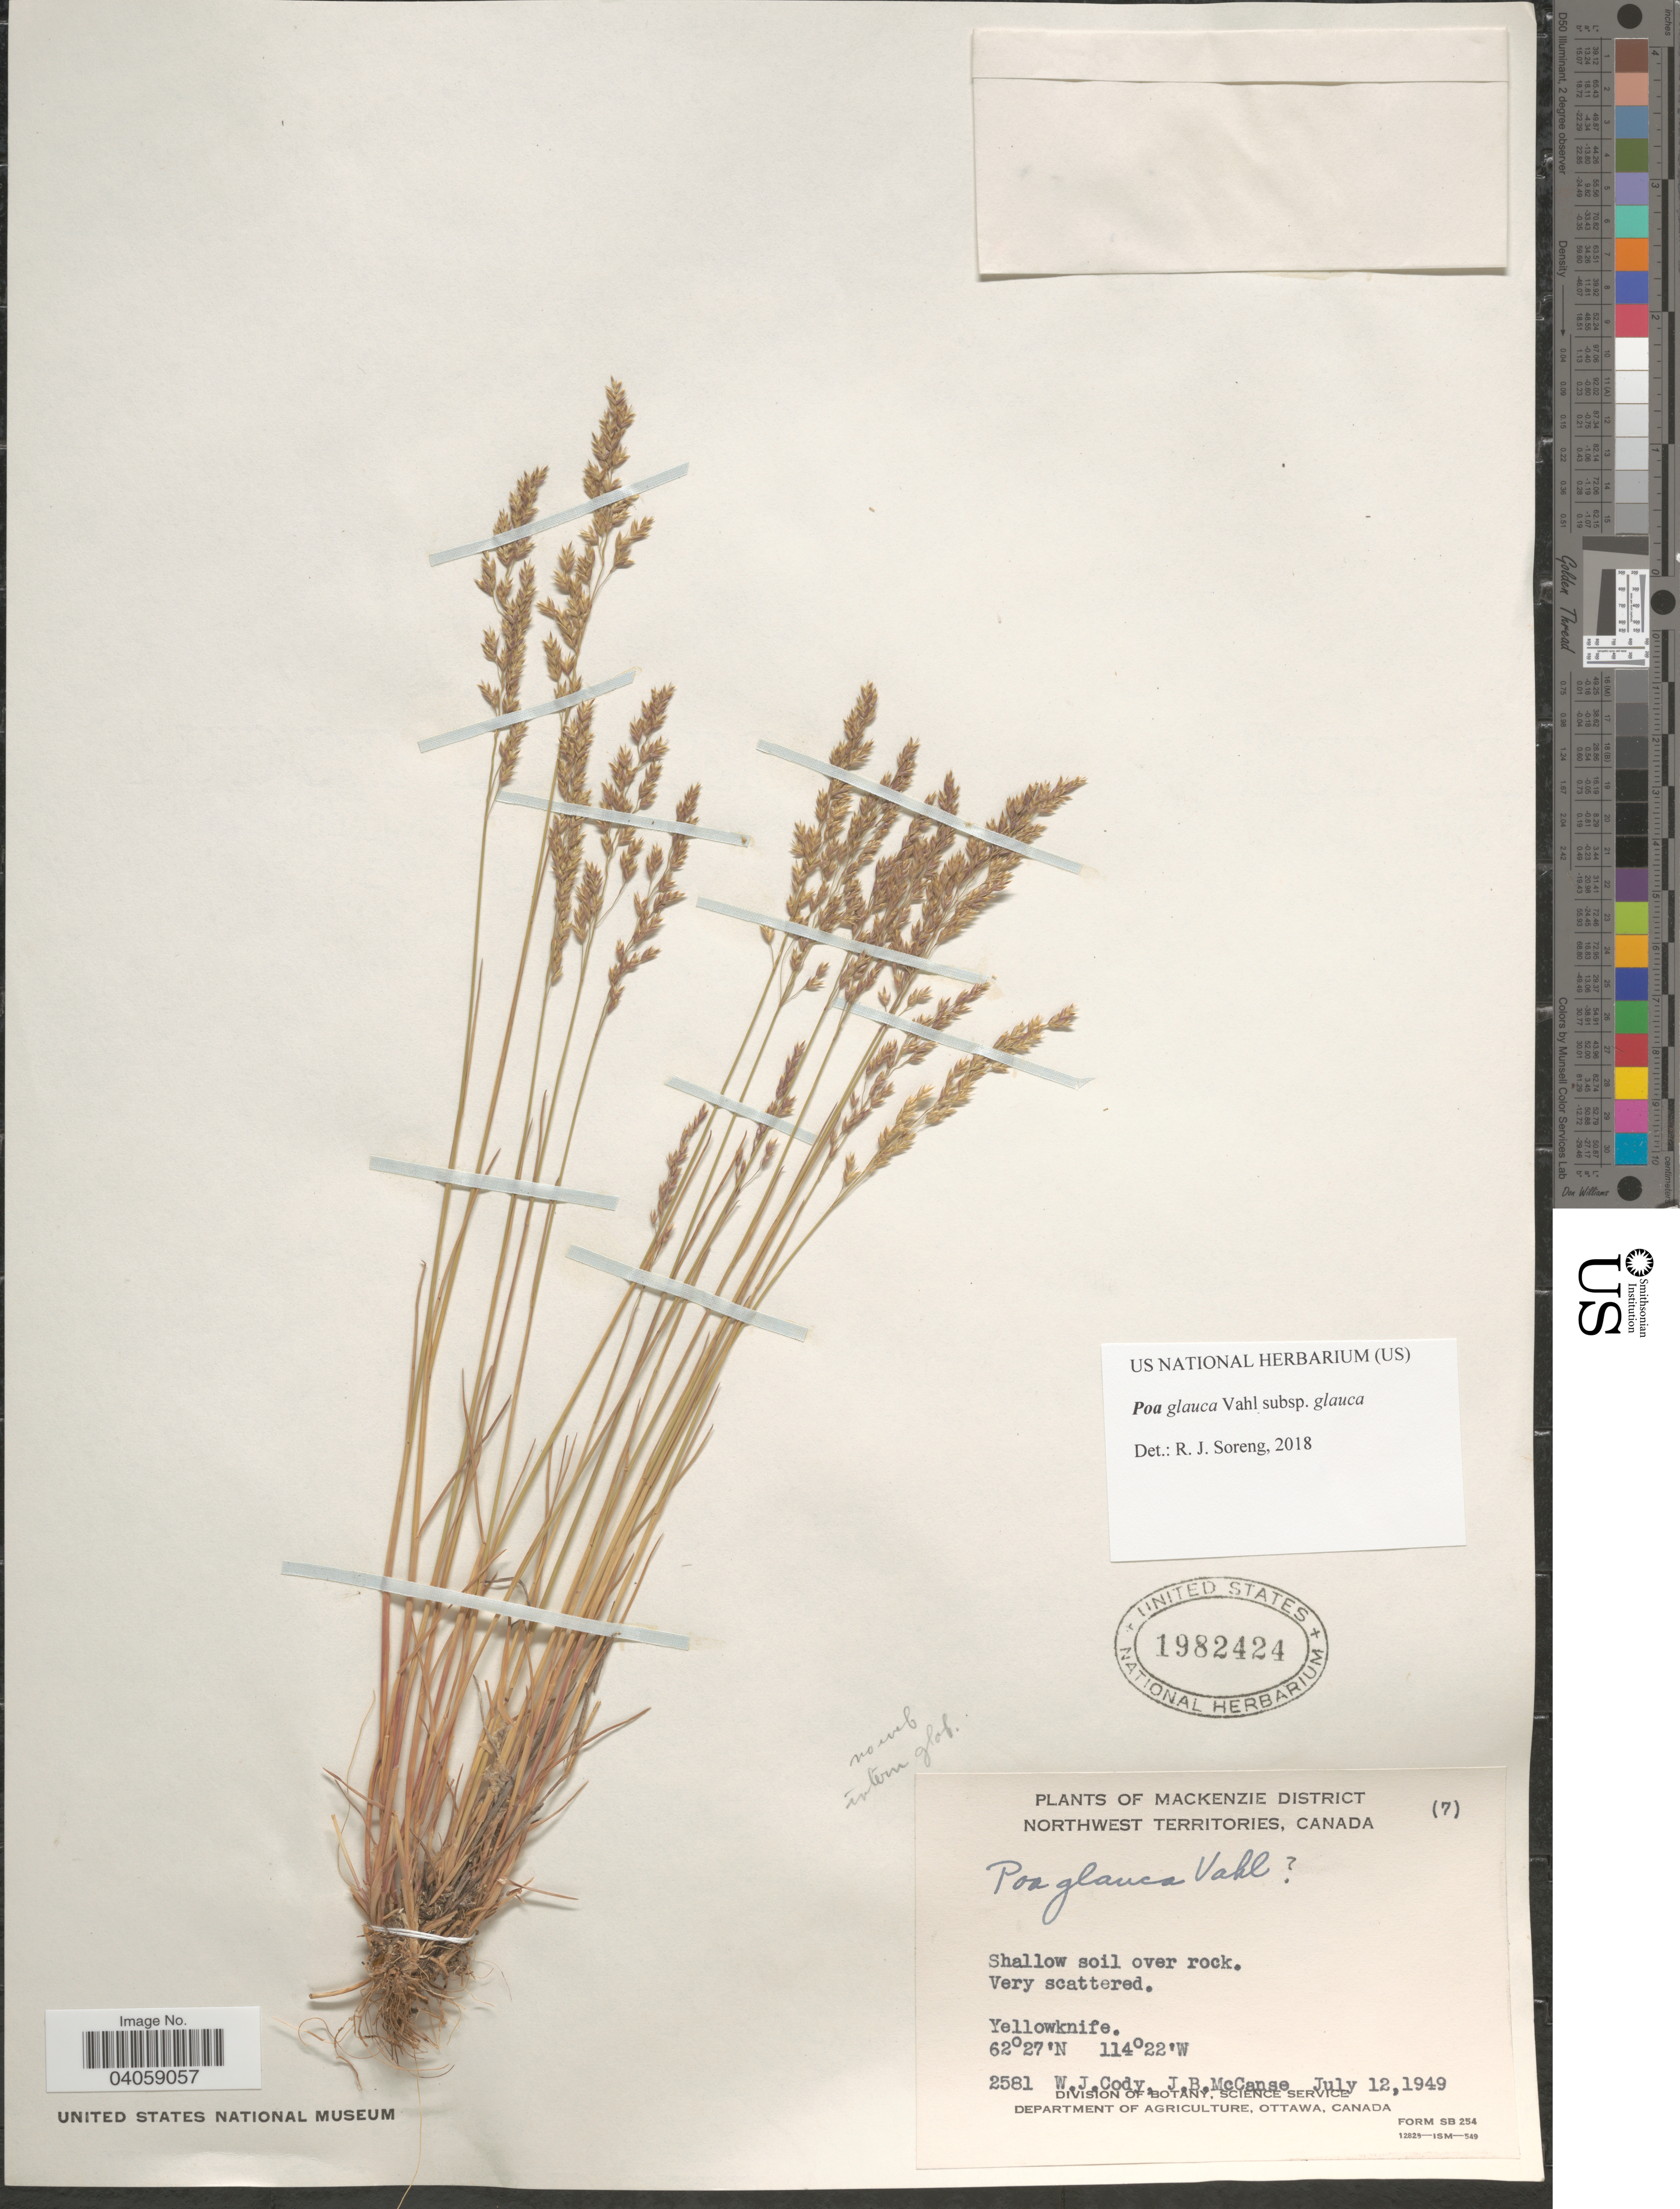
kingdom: Plantae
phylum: Tracheophyta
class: Liliopsida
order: Poales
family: Poaceae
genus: Poa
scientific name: Poa glauca subsp. glauca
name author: Vahl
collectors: W. Cody & J. McCanse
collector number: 2581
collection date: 1949-07-12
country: Canada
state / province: Northwest Territories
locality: Mackenzie District. Shallow soil over rock. Yellowknife.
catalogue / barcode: US 1982424